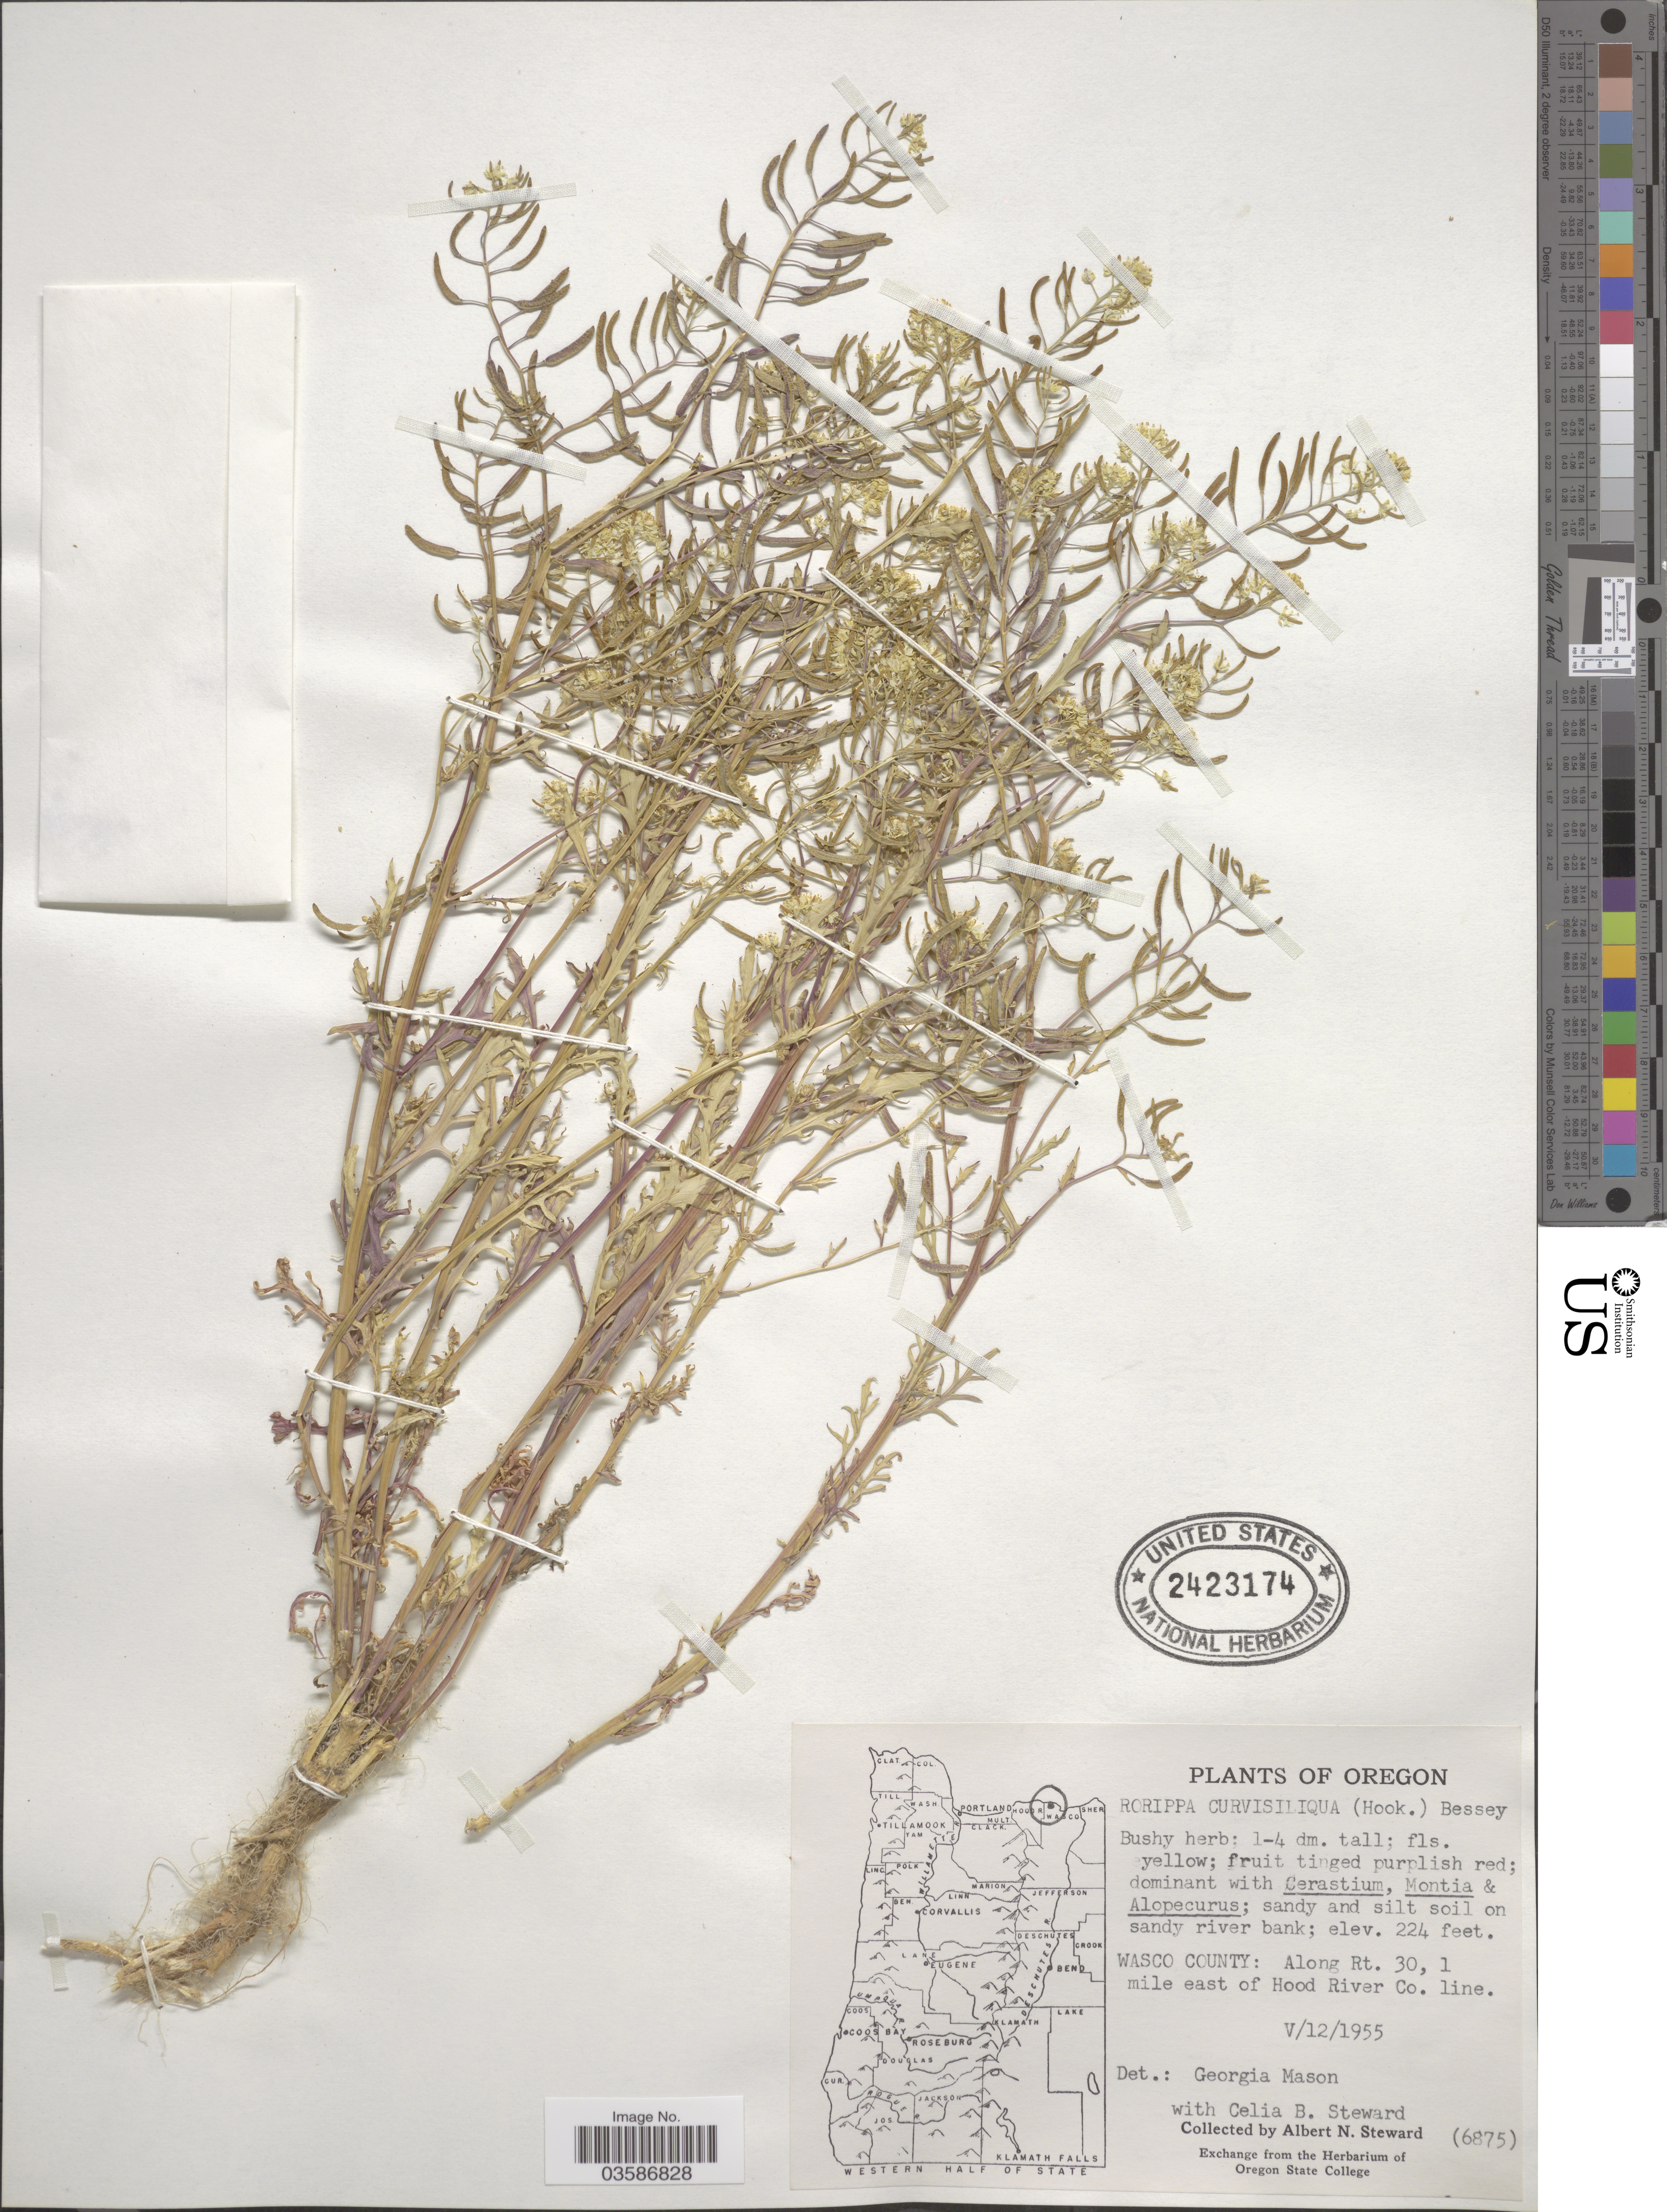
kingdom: Plantae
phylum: Tracheophyta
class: Magnoliopsida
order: Brassicales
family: Brassicaceae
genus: Rorippa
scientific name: Rorippa curvisiliqua var. curvisiliqua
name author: (Hook.) Bessey ex Britton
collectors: A. N. Steward & C. Steward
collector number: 6875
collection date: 1955-05-12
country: United States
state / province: Oregon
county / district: Wasco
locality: Wasco County: Along Rt. 30, 1 mile east of Hood River Co. line.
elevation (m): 68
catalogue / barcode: US 2423174